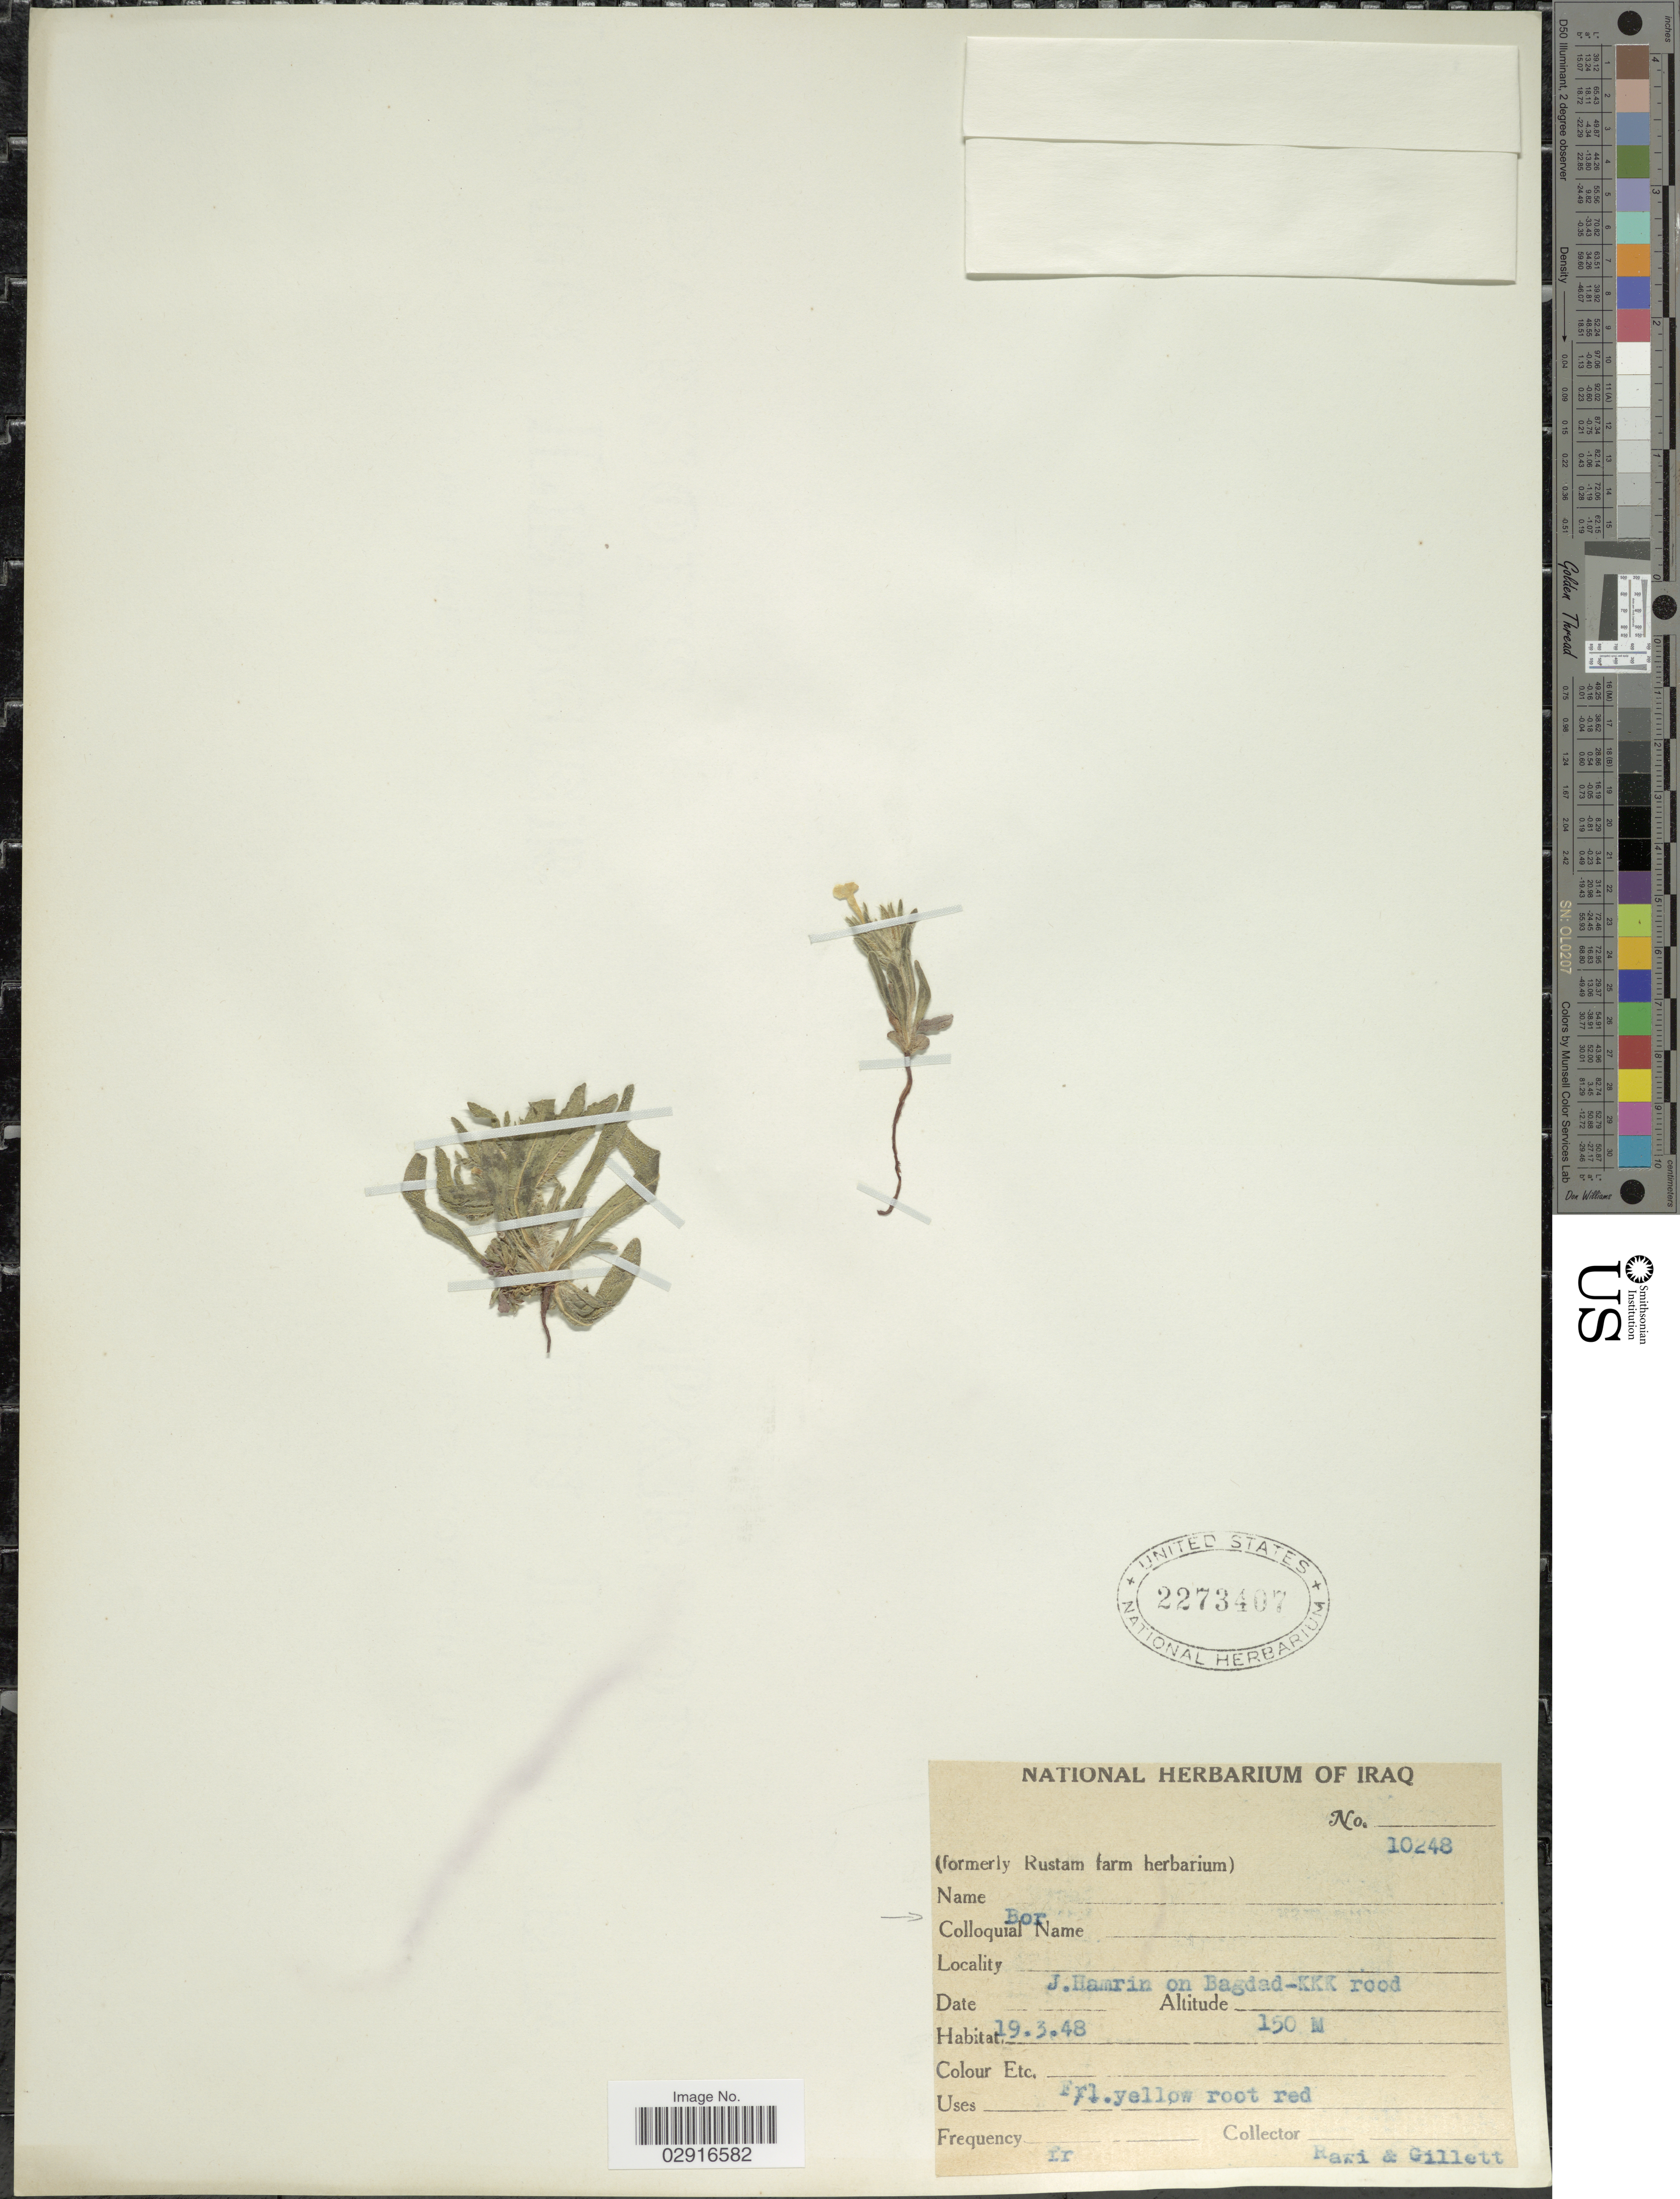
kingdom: Plantae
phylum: Tracheophyta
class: Magnoliopsida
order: Boraginales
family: Boraginaceae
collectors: -. Rawi & Gillett, --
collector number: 10248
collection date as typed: Transcribed d/m/y: 19/3/48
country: Iraq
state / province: Baghdad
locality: J. Hamrin on Bagdad-KKK rood.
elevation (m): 150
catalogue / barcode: US 2273407